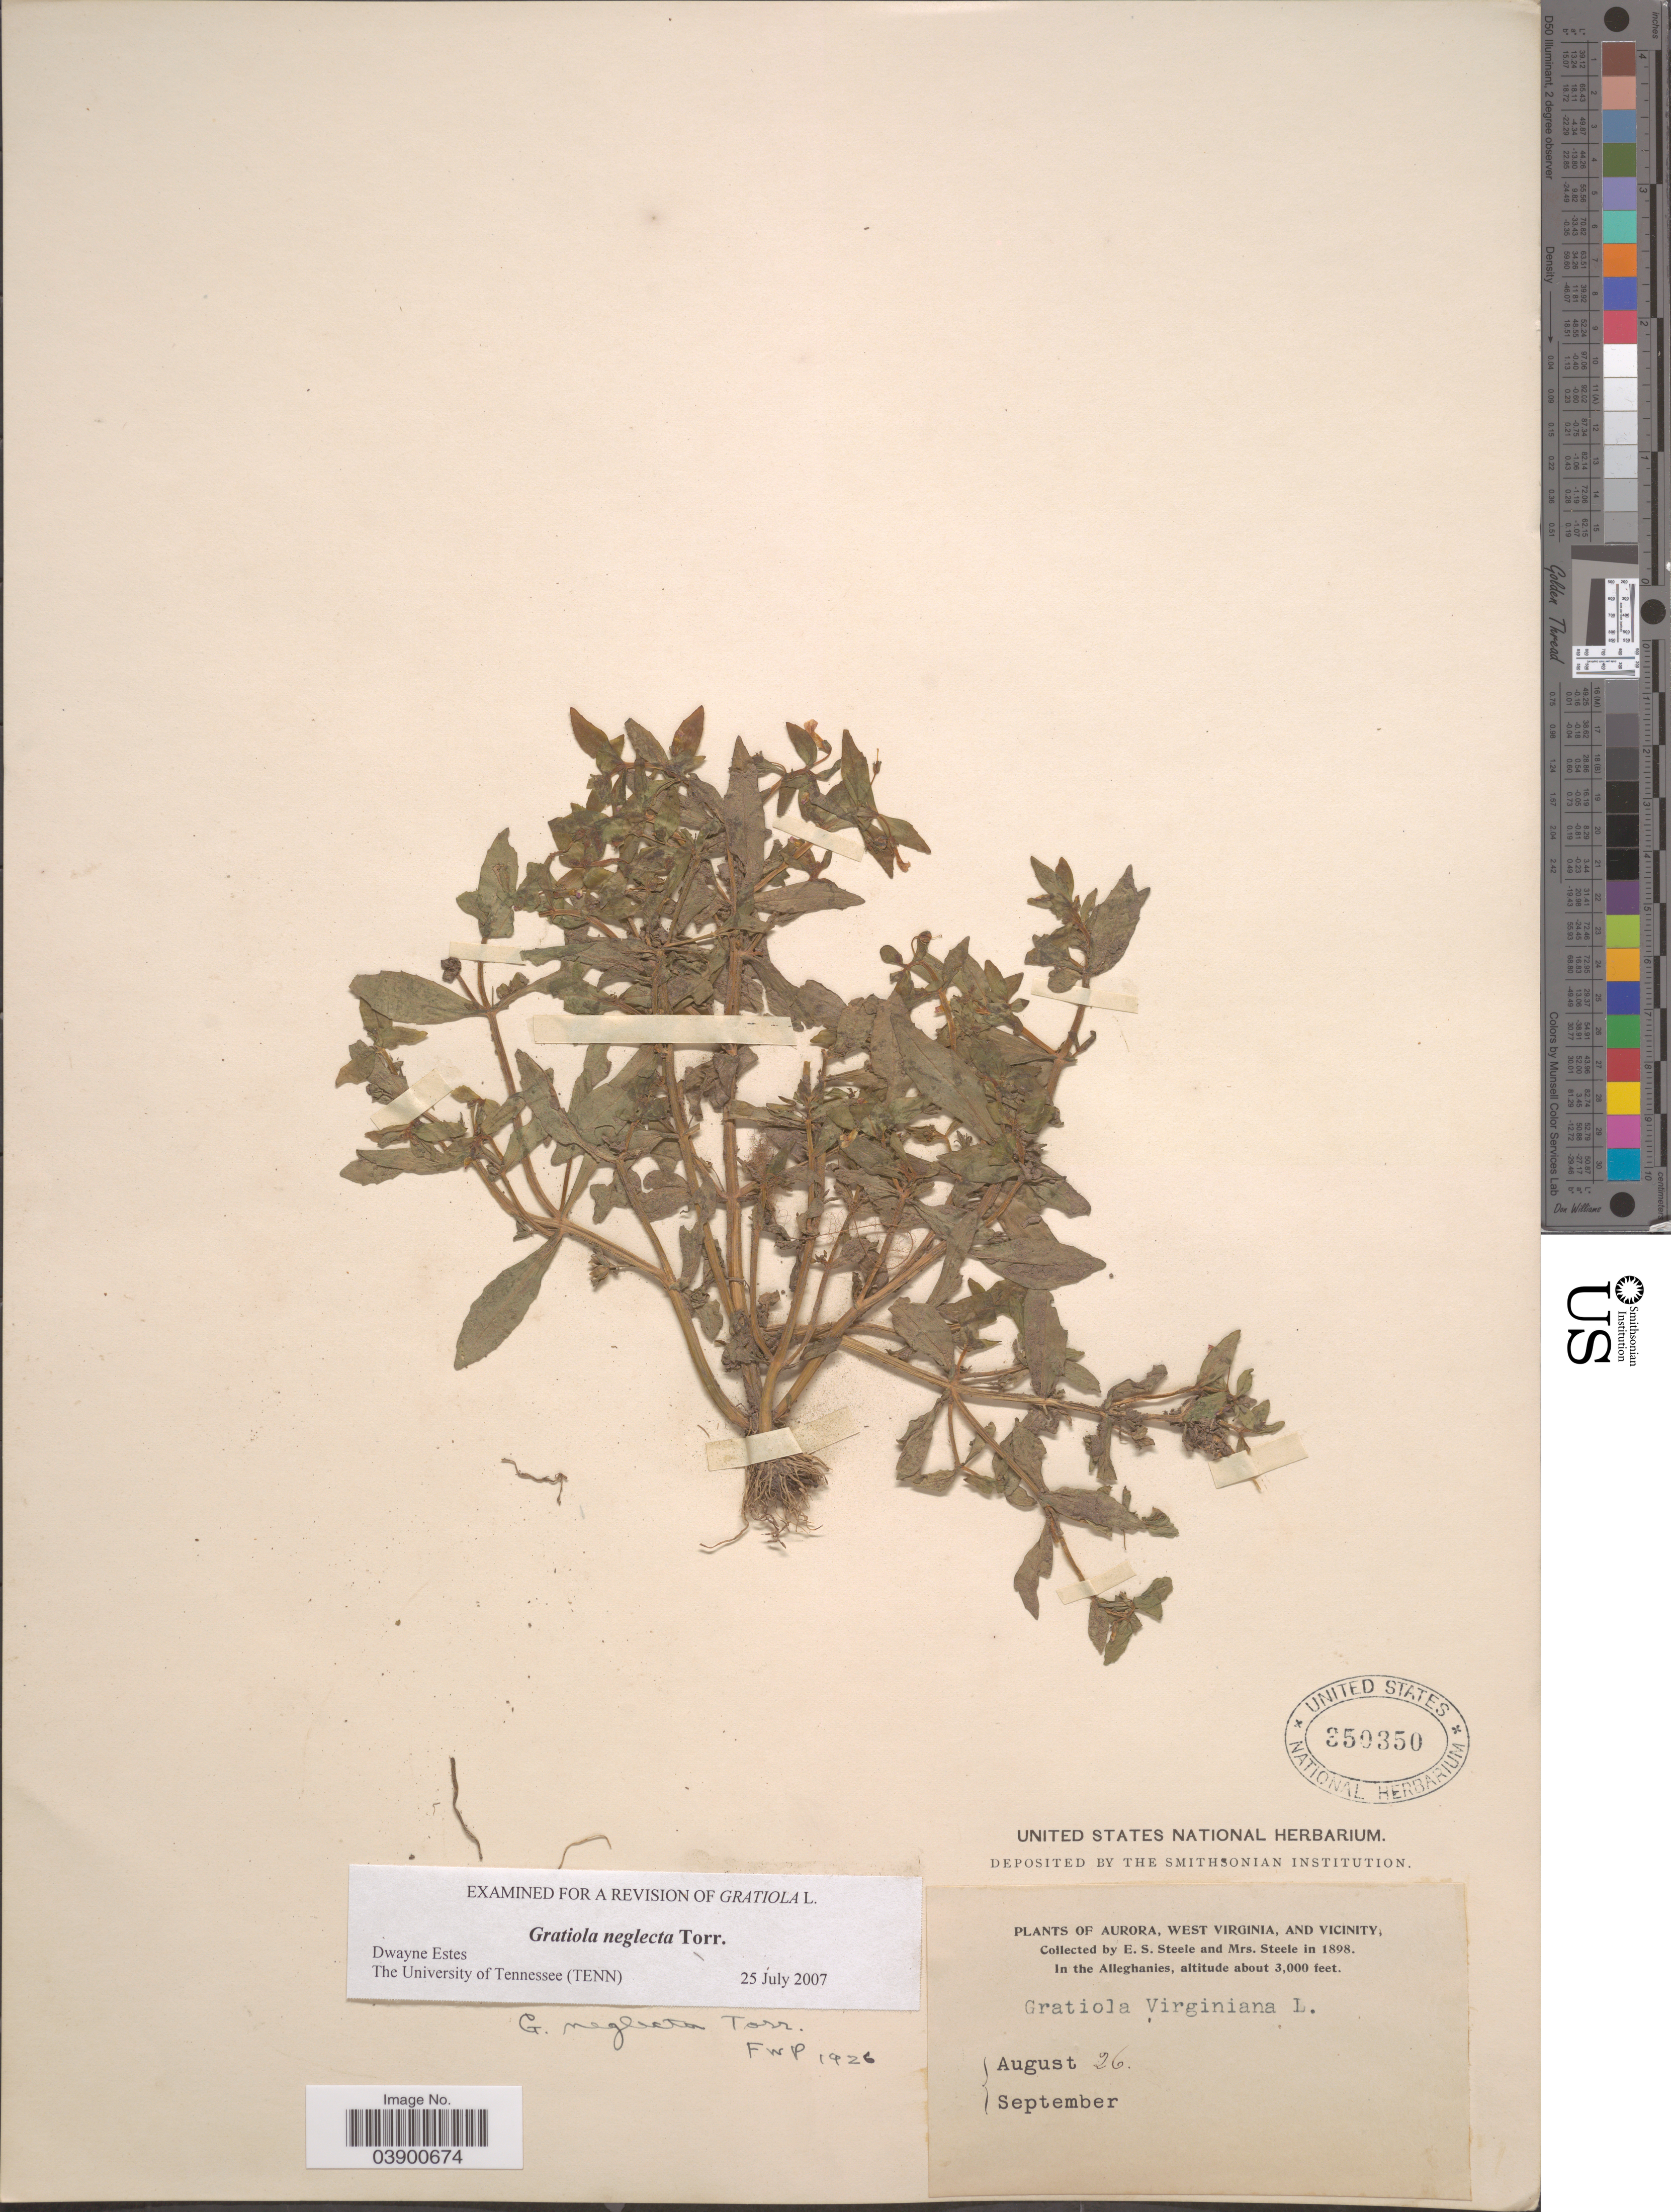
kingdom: Plantae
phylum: Tracheophyta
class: Magnoliopsida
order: Lamiales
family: Plantaginaceae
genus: Gratiola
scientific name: Gratiola neglecta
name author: Torr.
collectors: E. Steele & Mrs. E. S. Steele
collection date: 1898-08-26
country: United States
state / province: West Virginia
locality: Aurora and vicinity. In the Alleghanies.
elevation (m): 914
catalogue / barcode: US 350350